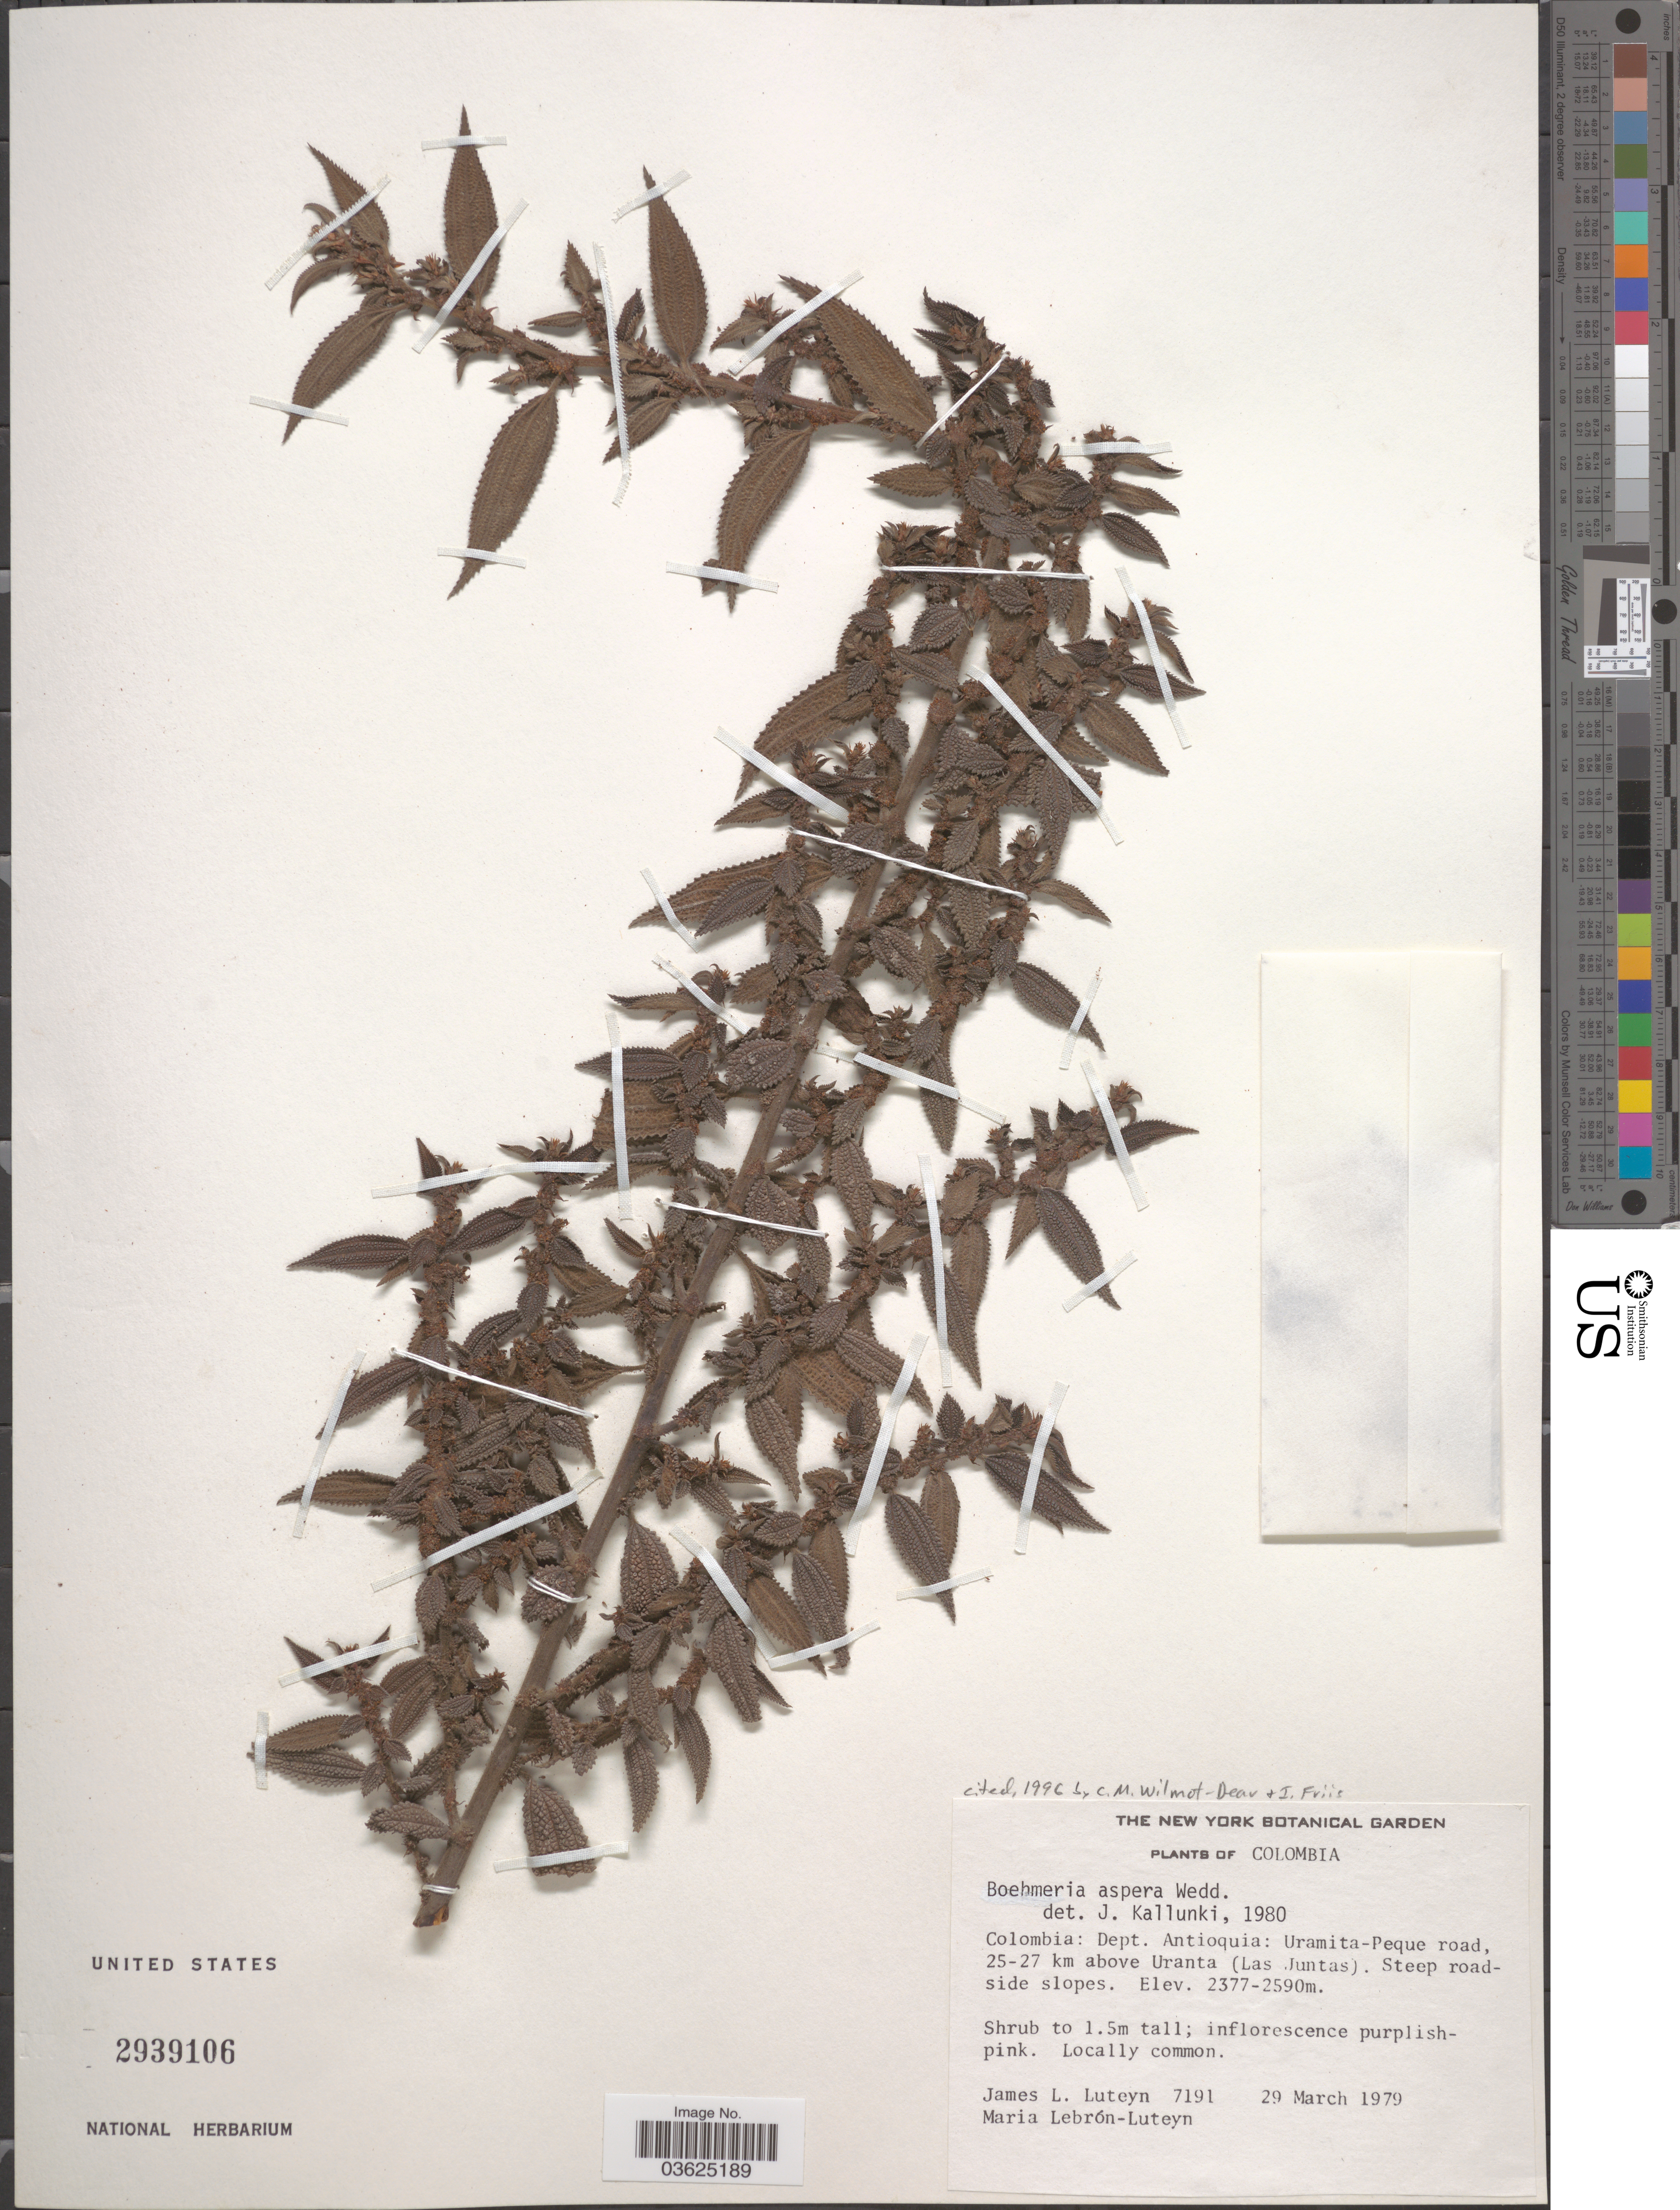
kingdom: Plantae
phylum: Tracheophyta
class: Magnoliopsida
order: Rosales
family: Urticaceae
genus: Boehmeria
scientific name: Boehmeria aspera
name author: Wedd.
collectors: J. L. Luteyn & M. L. Lebrón-Luteyn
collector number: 7191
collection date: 1979-03-29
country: Colombia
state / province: Antioquia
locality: Dept. Antioquia: Uramita-Peque road, 25-27 km above Uranta (Las Juntas).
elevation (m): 2377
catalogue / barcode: US 2939106